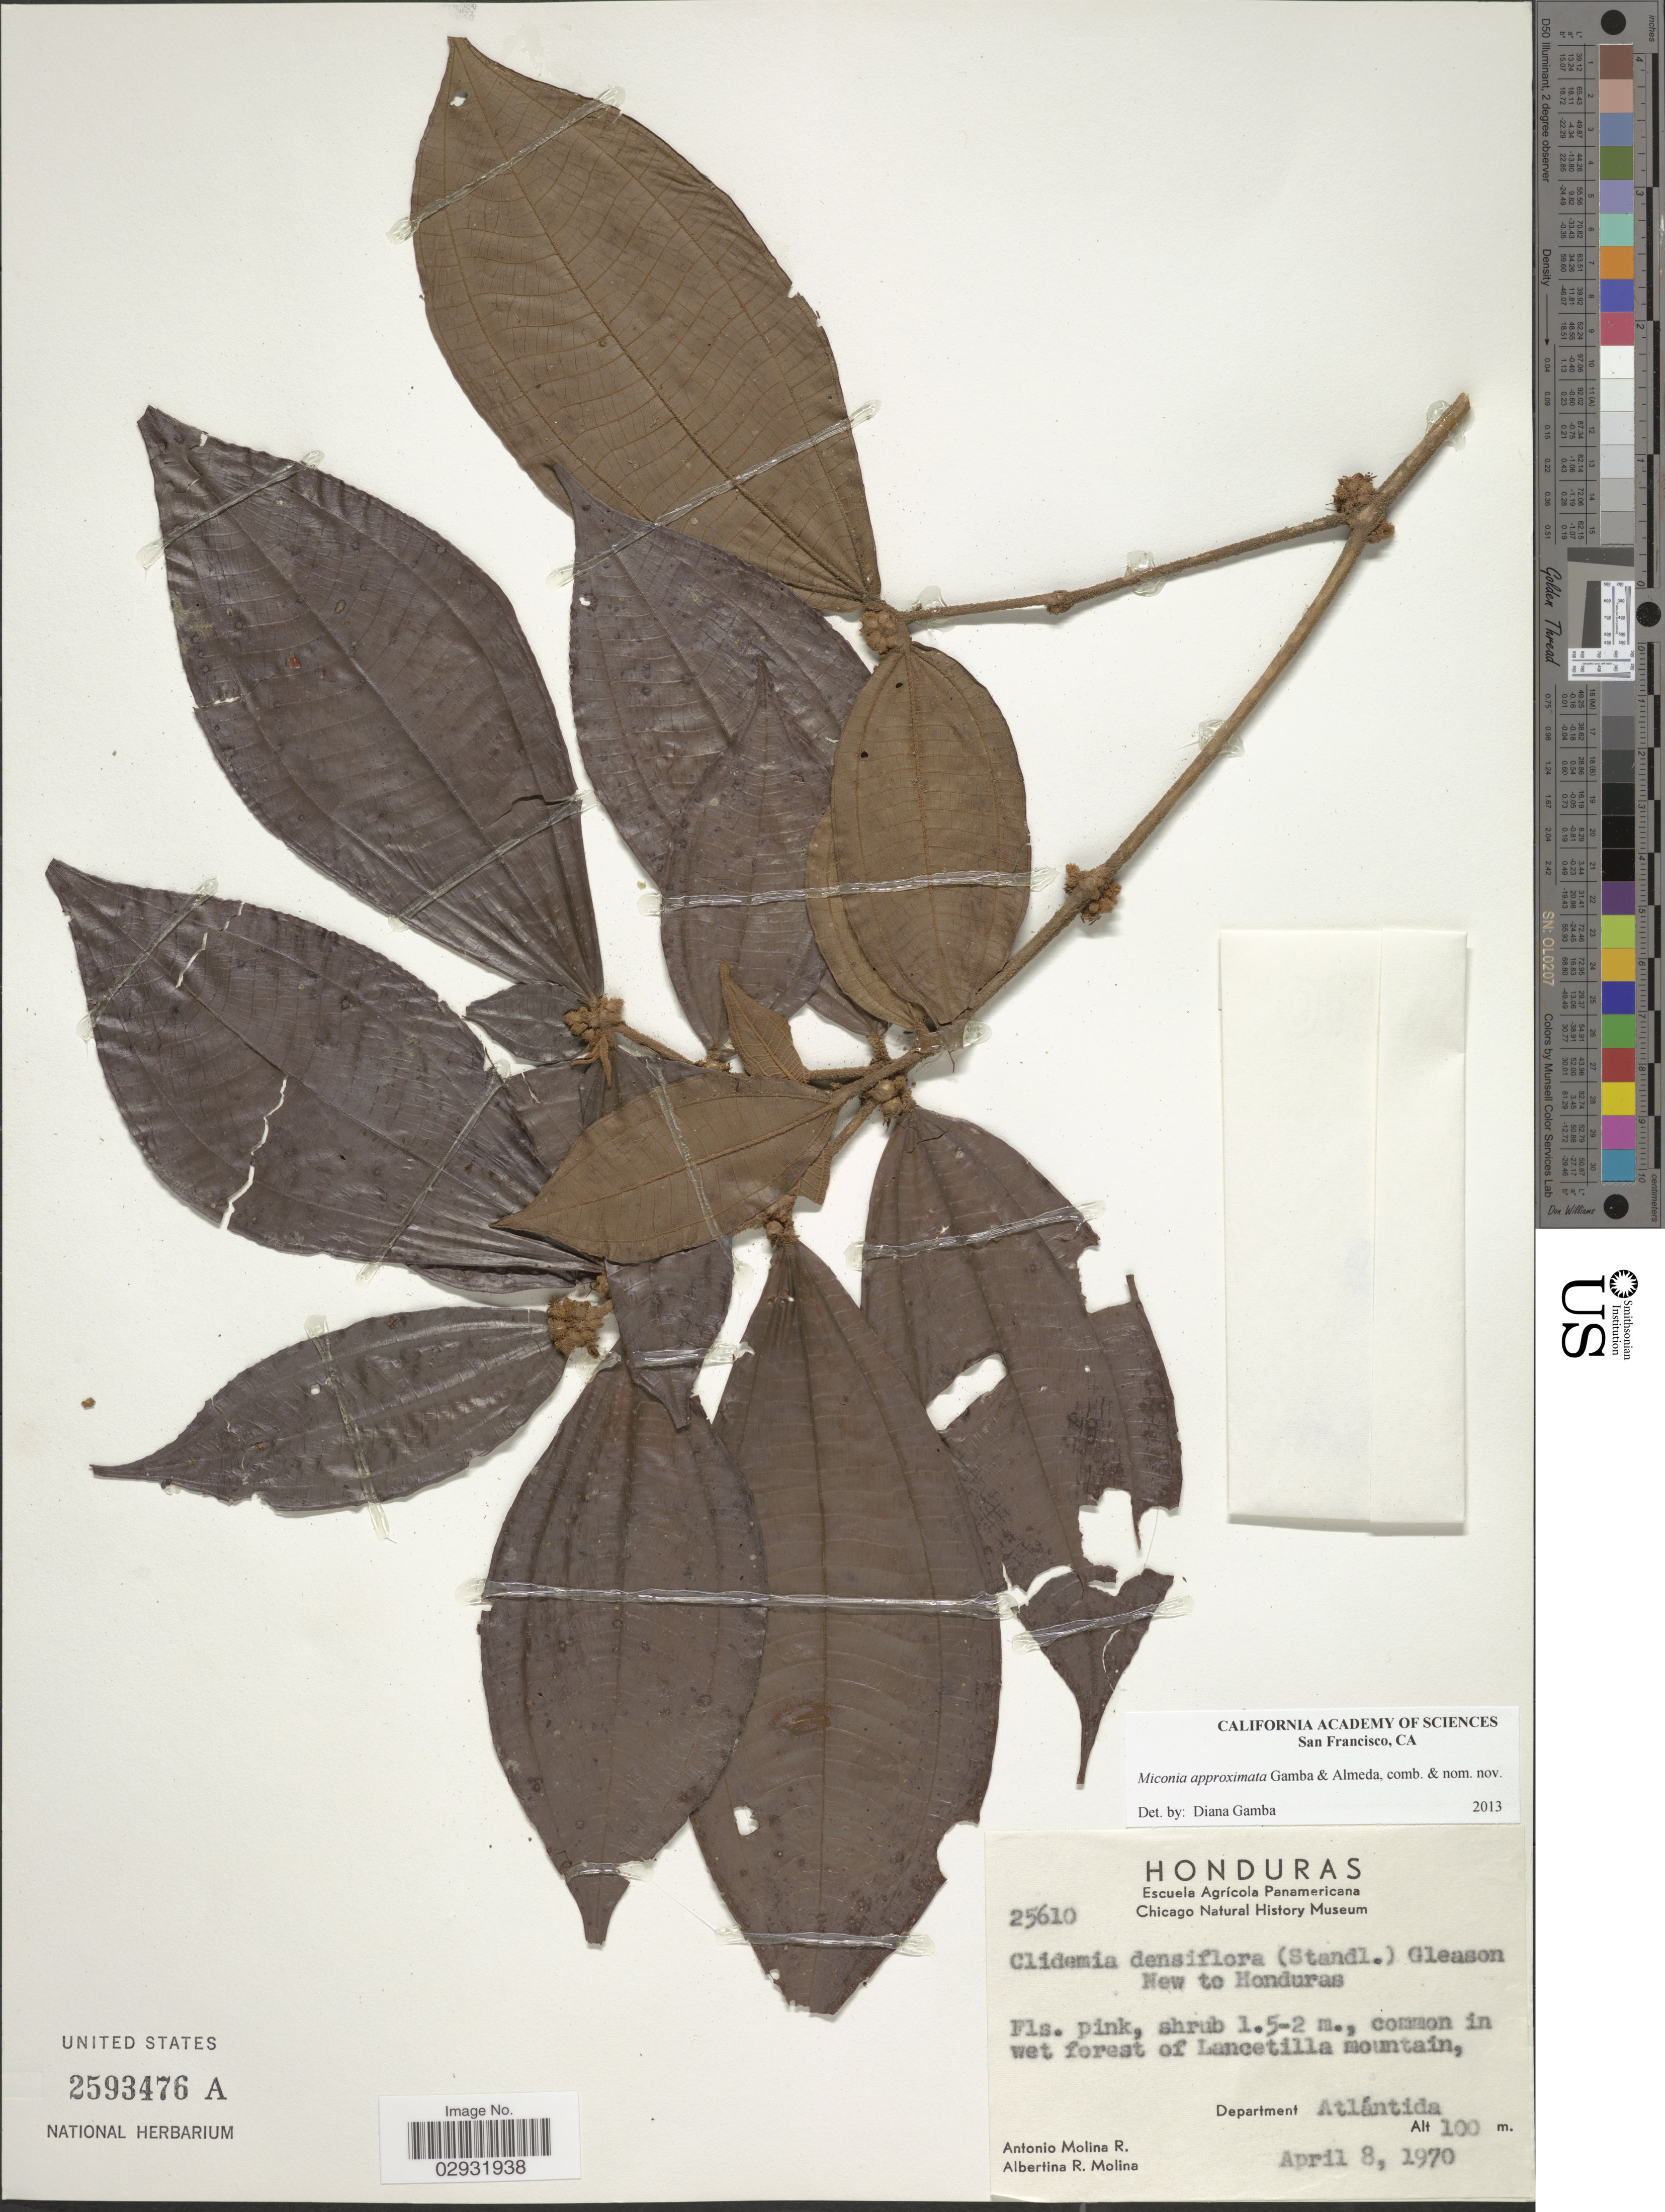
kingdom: Plantae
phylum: Tracheophyta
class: Magnoliopsida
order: Myrtales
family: Melastomataceae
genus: Miconia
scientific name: Miconia approximata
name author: Gamba & Almeda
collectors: A. Molina R. & A. R. Molina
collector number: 25610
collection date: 1970-04-08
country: Honduras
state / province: Atlántida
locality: Common in wet forest of Lancetilla mountain, Department Atlántida.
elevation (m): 100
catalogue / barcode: US 2593476A